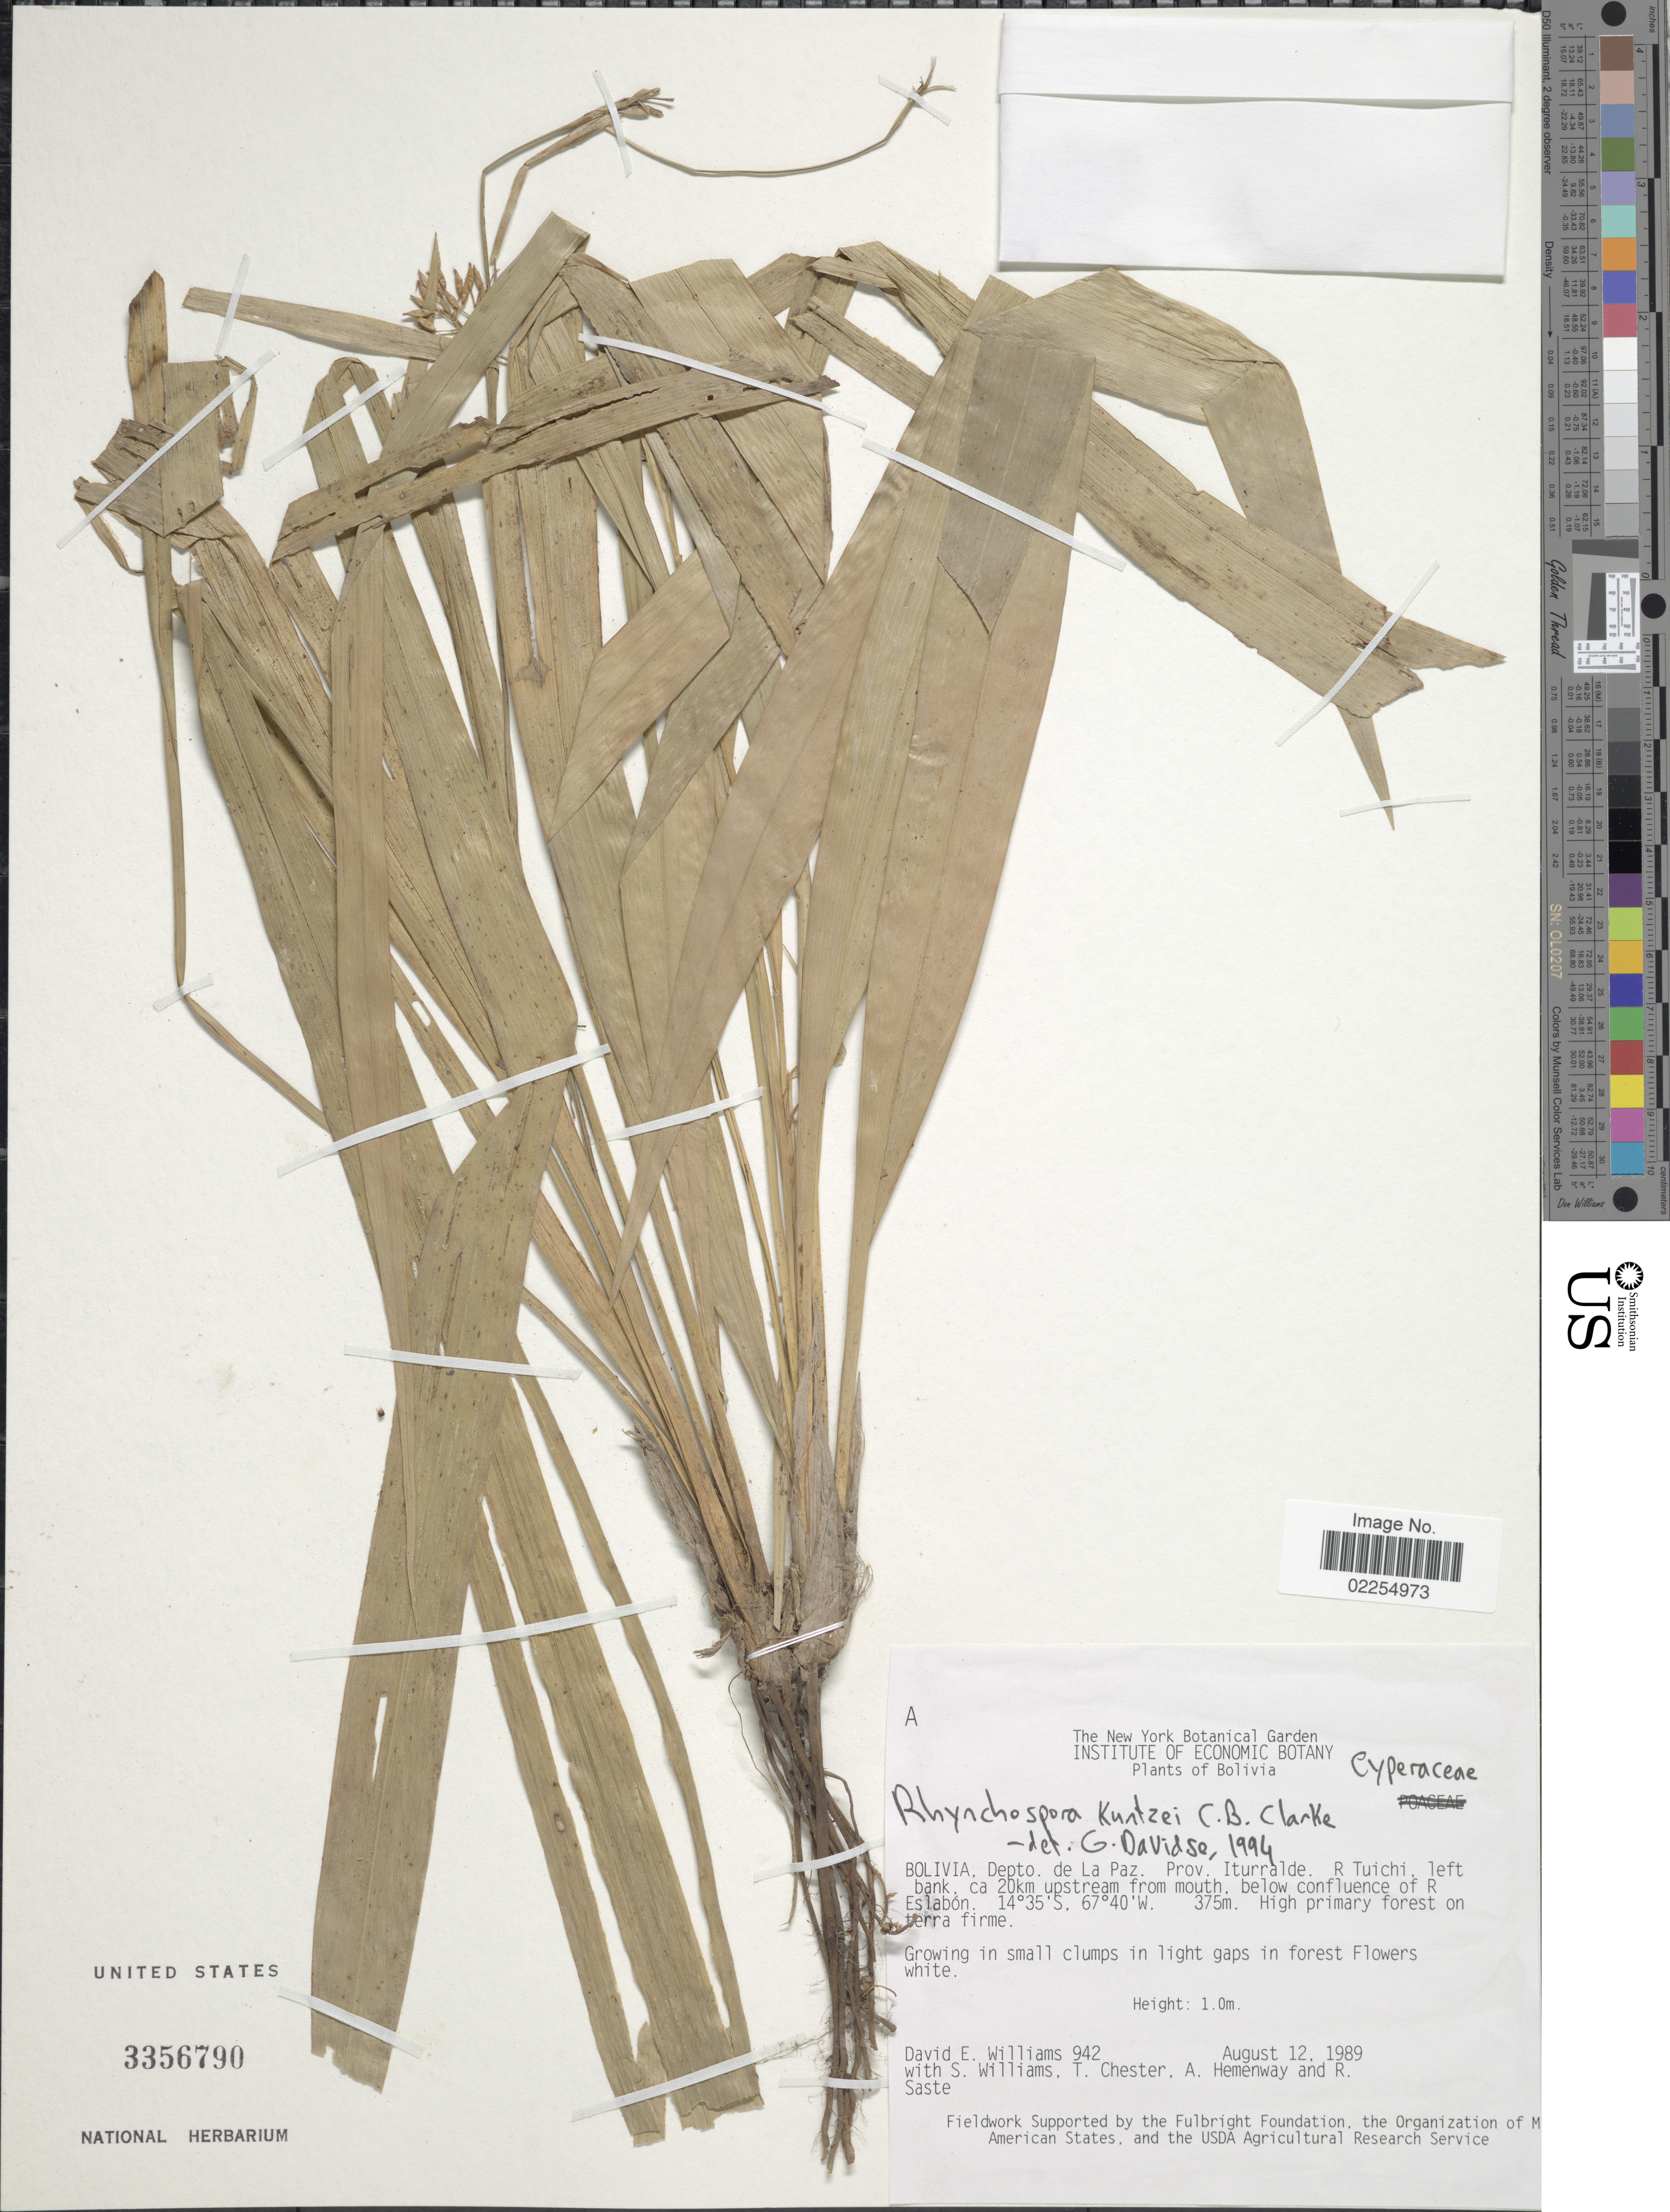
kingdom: Plantae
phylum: Tracheophyta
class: Liliopsida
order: Poales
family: Cyperaceae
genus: Rhynchospora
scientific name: Rhynchospora kuntzei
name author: C.B. Clarke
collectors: D. E. Williams, S. Williams, T. Chester, A. Hemenway & R. Saste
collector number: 942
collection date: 1989-08-12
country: Bolivia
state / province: La Paz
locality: Prov. Iturralde, R Tuichi, left bank, ca 20 km upstream from mouth, below confluence of R Eslabon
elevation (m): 375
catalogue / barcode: US 3356790